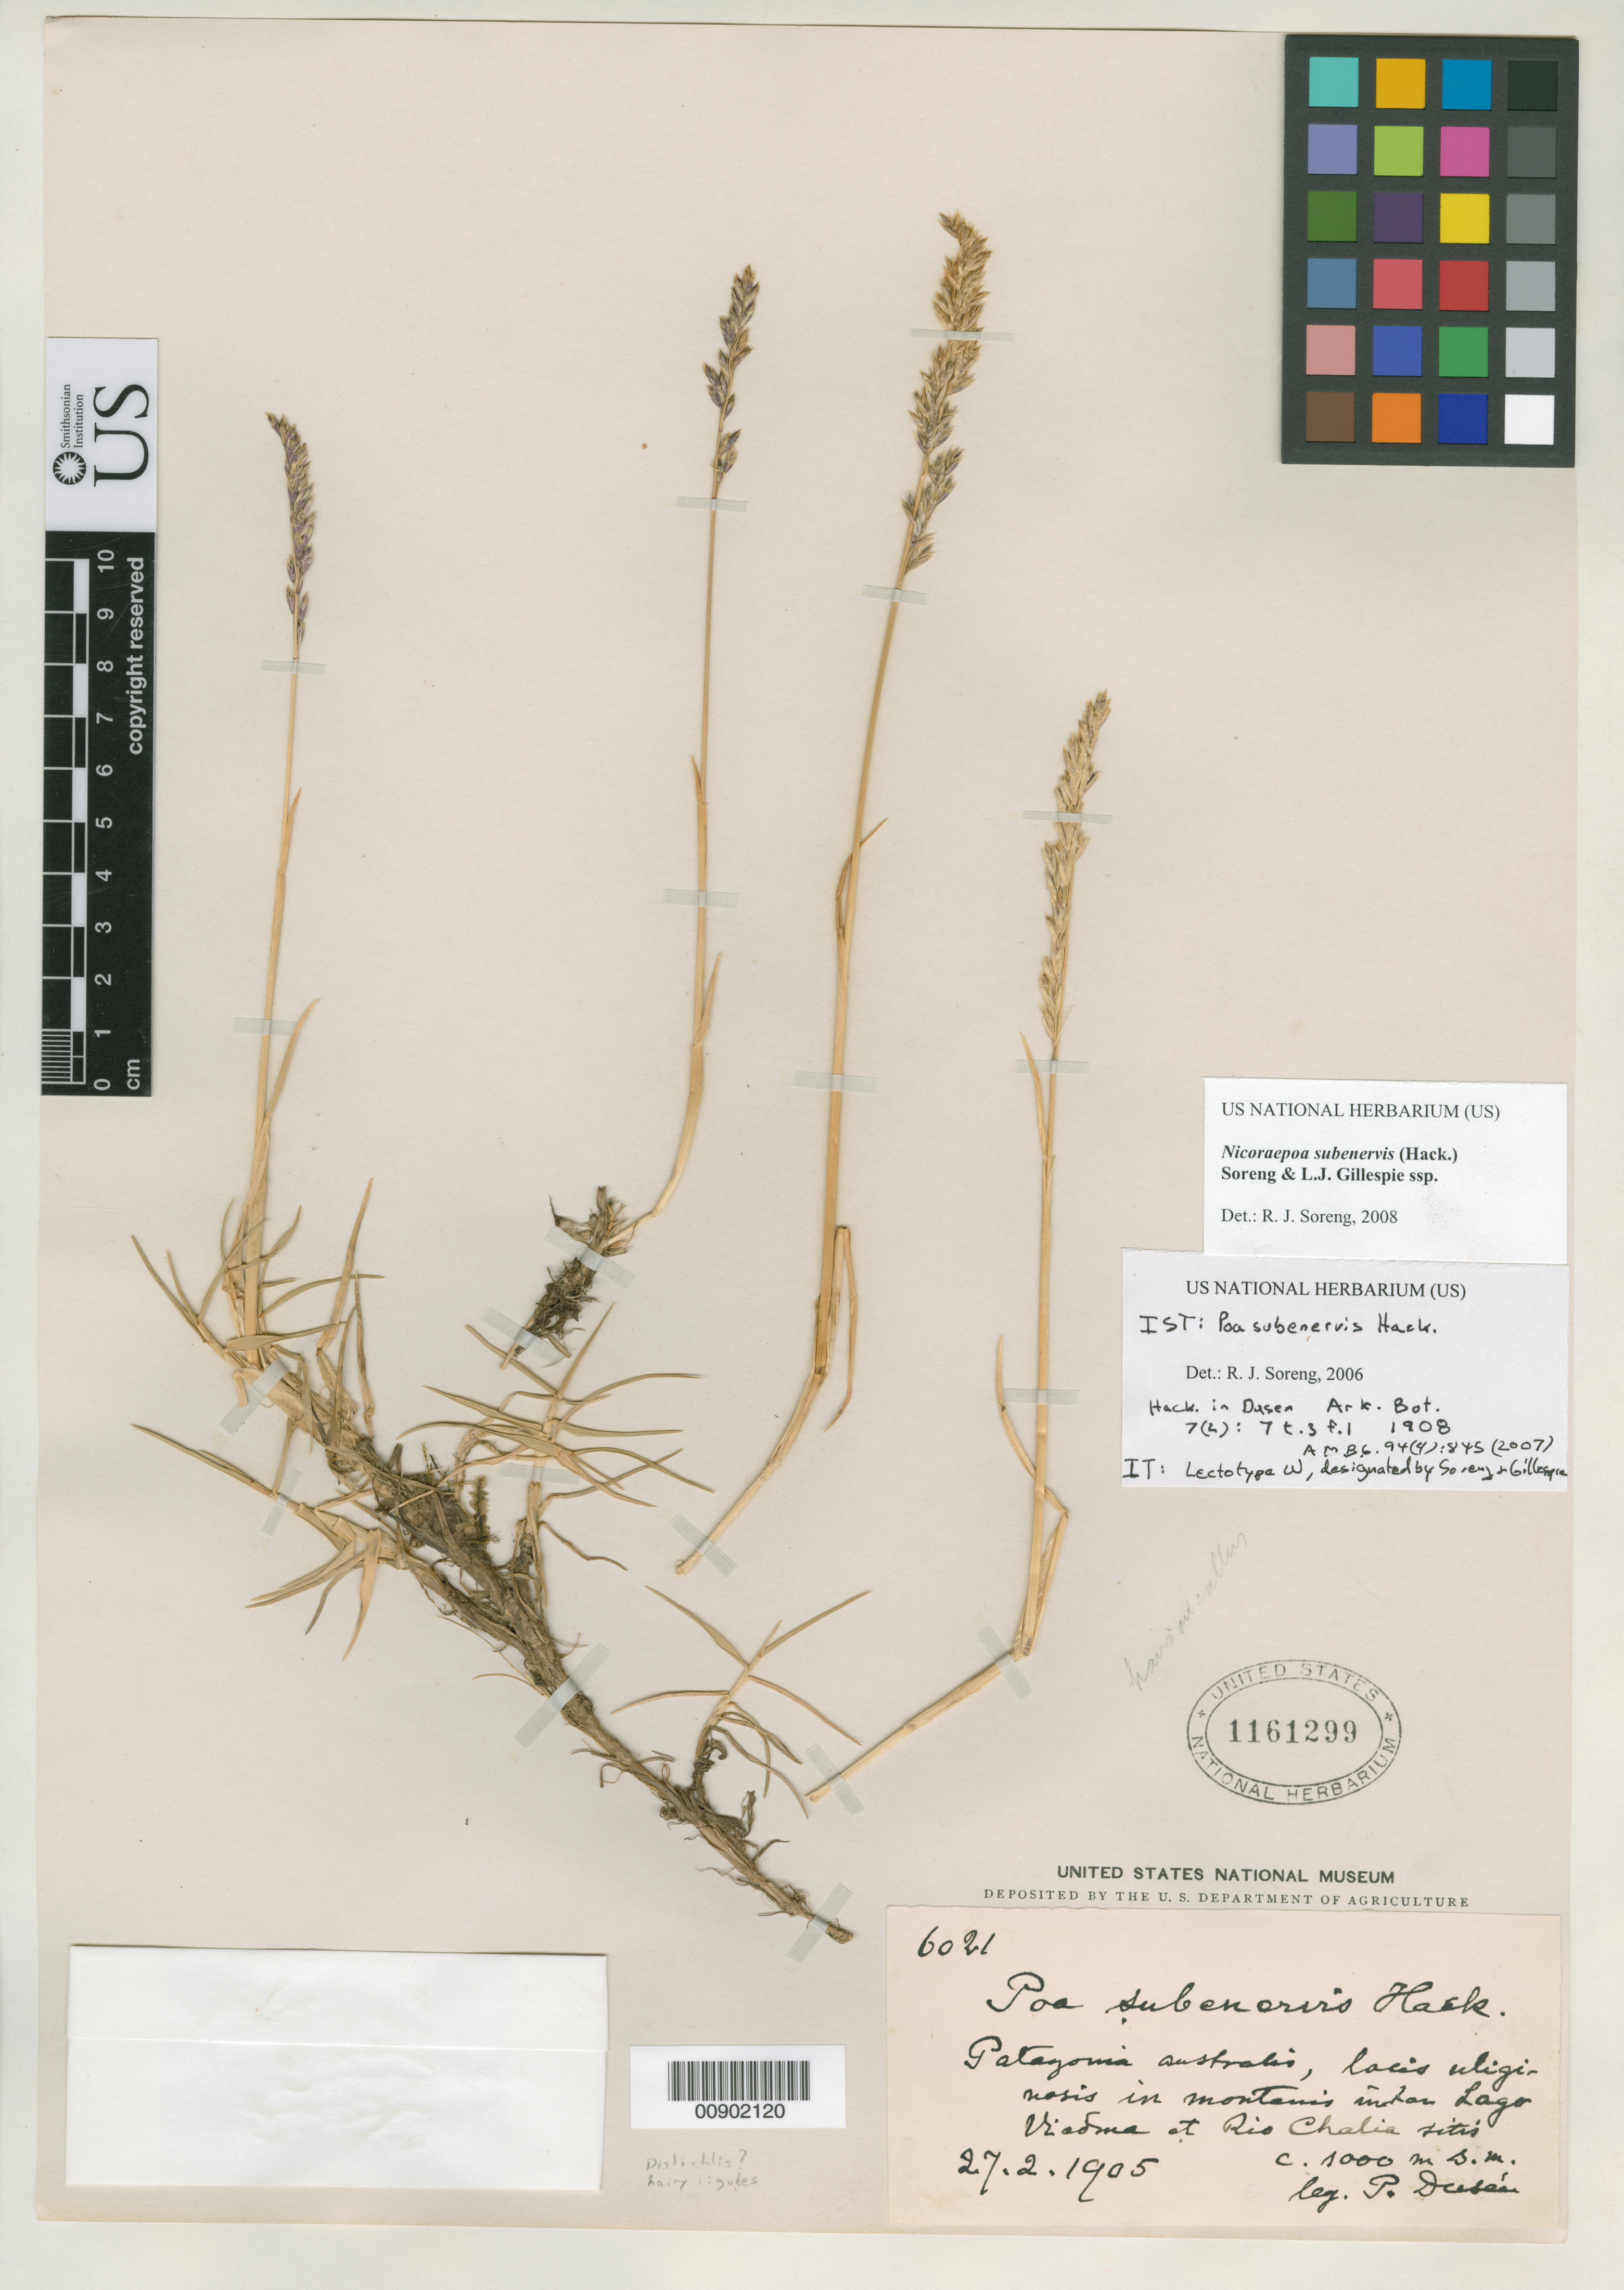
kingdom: Plantae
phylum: Tracheophyta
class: Liliopsida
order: Poales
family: Poaceae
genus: Poa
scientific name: Poa subenervis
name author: Hack. ex Dusén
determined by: Soreng, Robert J., Research Associate (BOT), Smithsonian Institution - National Museum of Natural History (UNITED STATES)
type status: Isolectotype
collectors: P. Dusén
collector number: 6021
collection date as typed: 27 Feb 1905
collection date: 1905-02-27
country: Argentina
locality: Patagonia australis, locis uliginosis in montanis inter Lago Viedma et Rio Chalia sitis.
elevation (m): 1000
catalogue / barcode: US 1161299